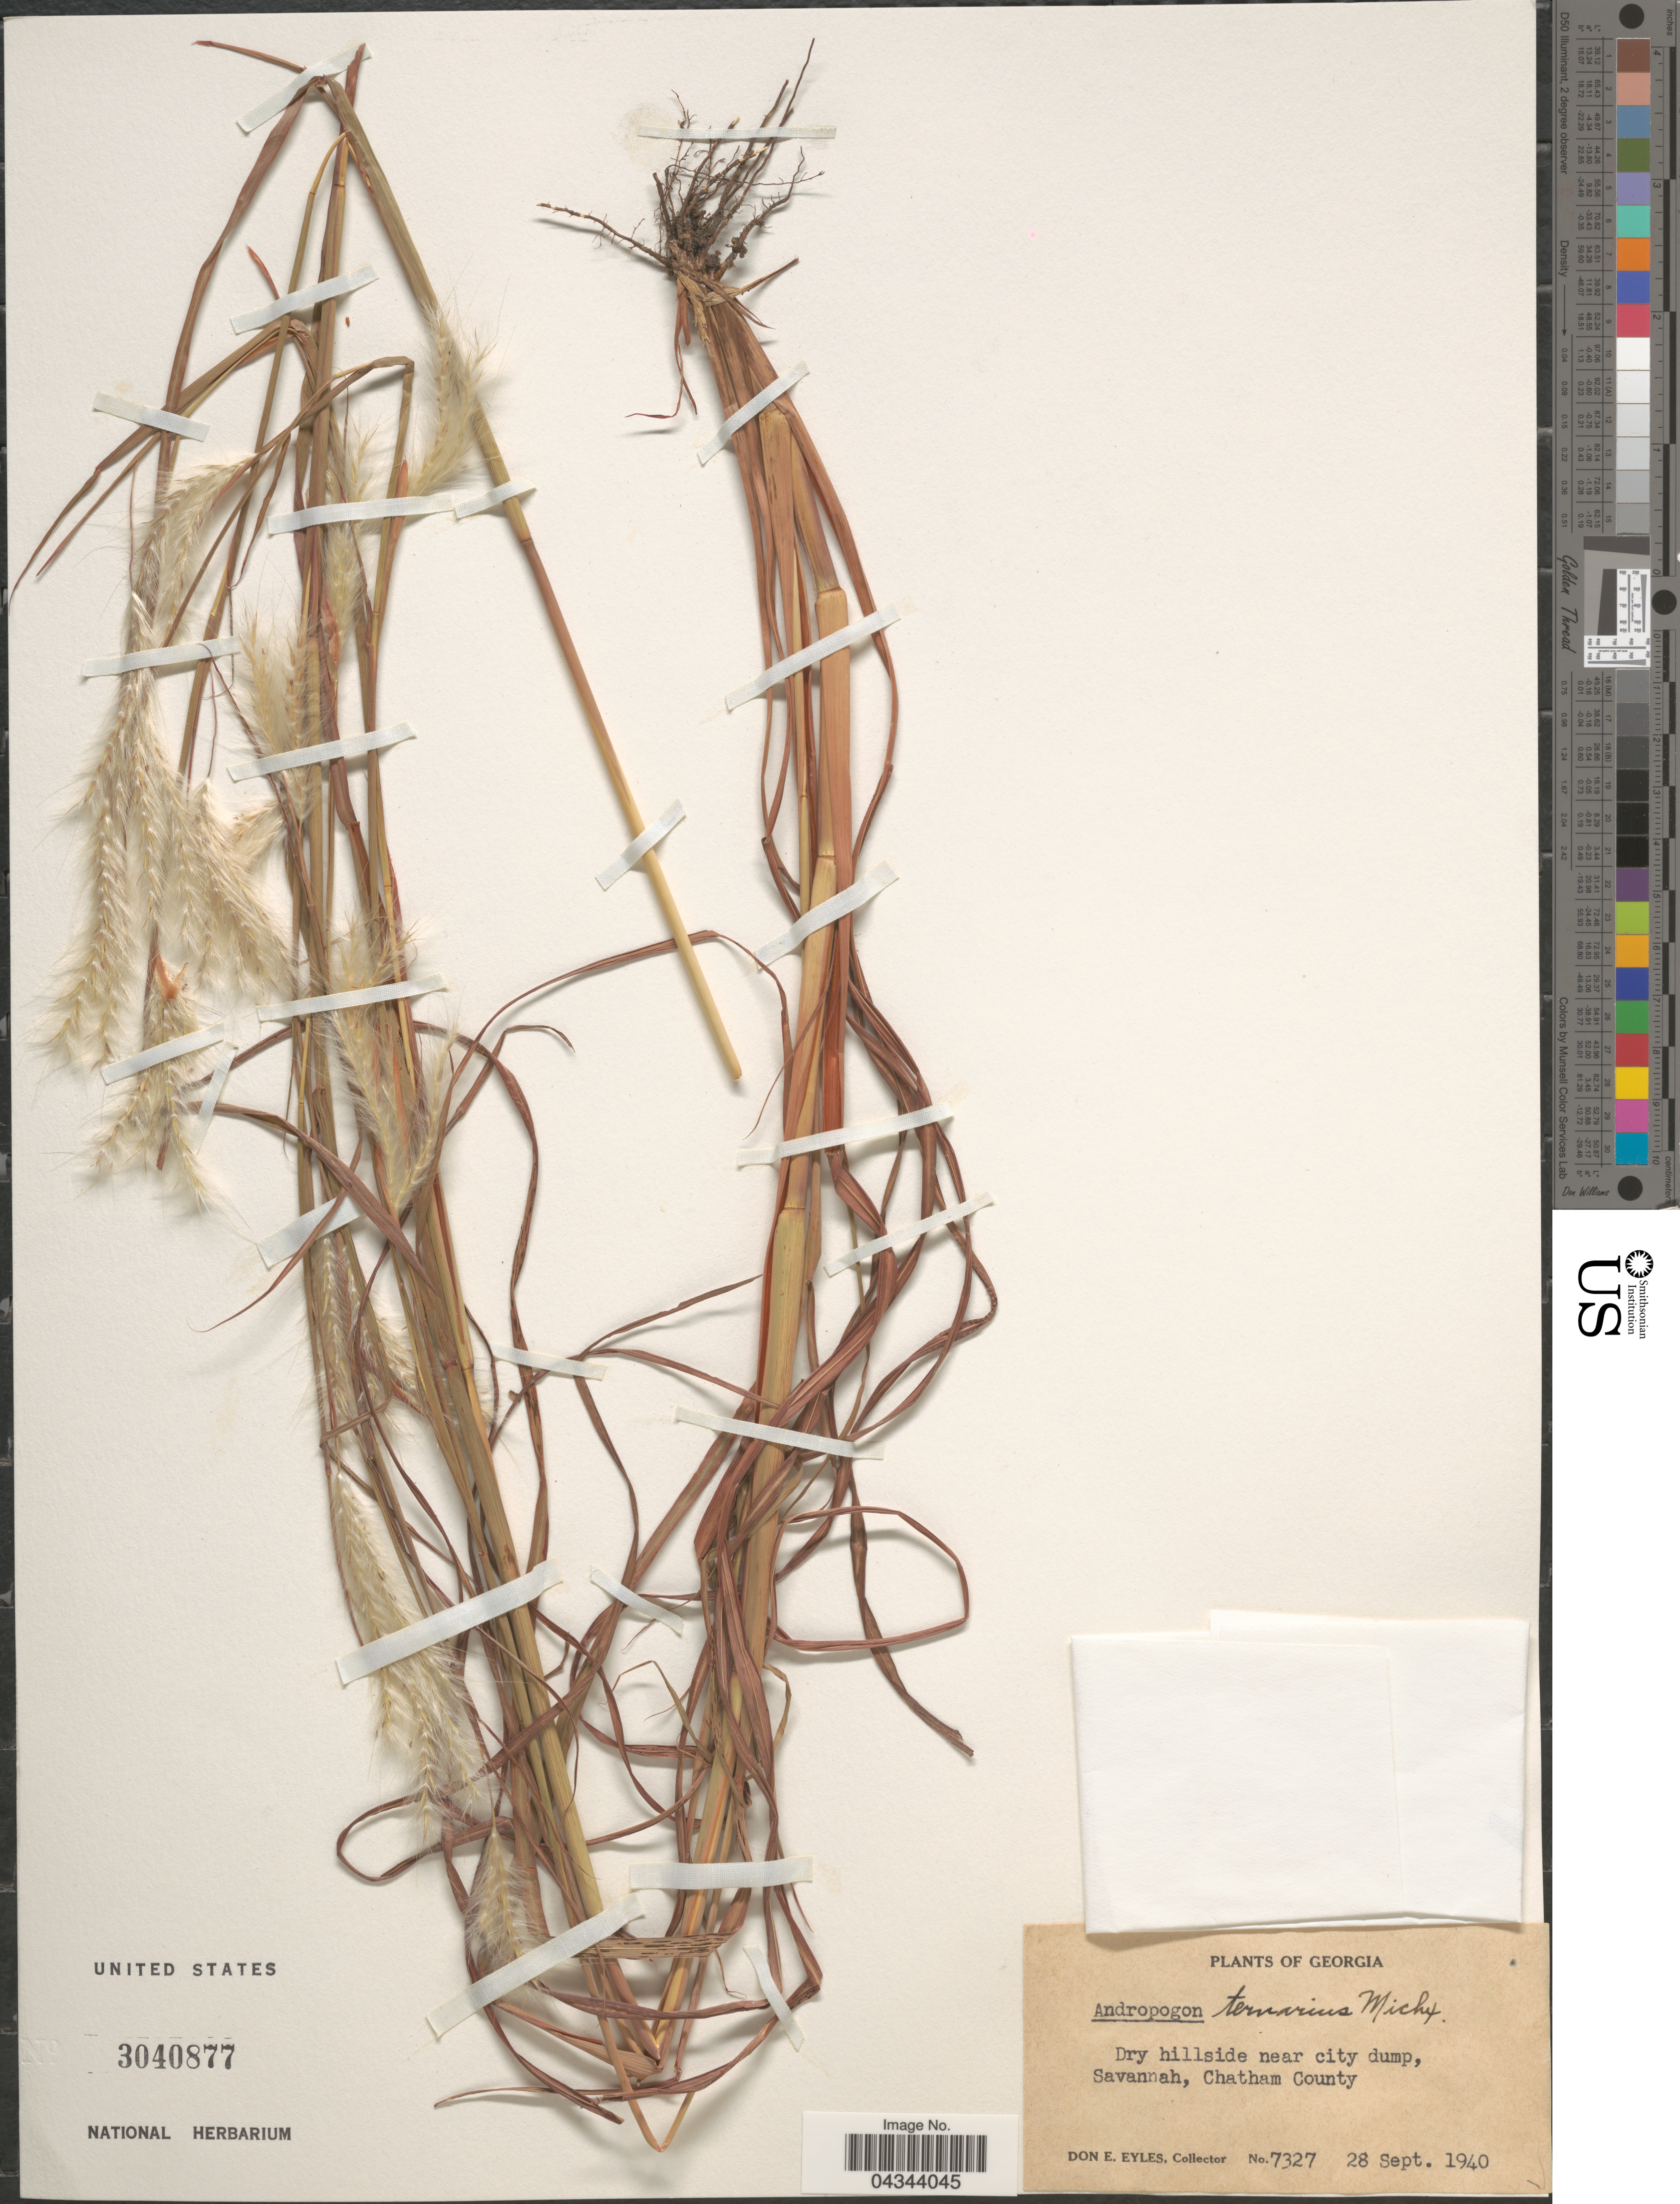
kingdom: Plantae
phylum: Tracheophyta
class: Liliopsida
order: Poales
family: Poaceae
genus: Andropogon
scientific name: Andropogon ternarius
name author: Michx.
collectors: D. Eyles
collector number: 7327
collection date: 1940-09-28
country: United States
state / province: Georgia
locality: Dry hillside near city dump, Savannah, Chatham County.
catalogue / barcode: US 3040877